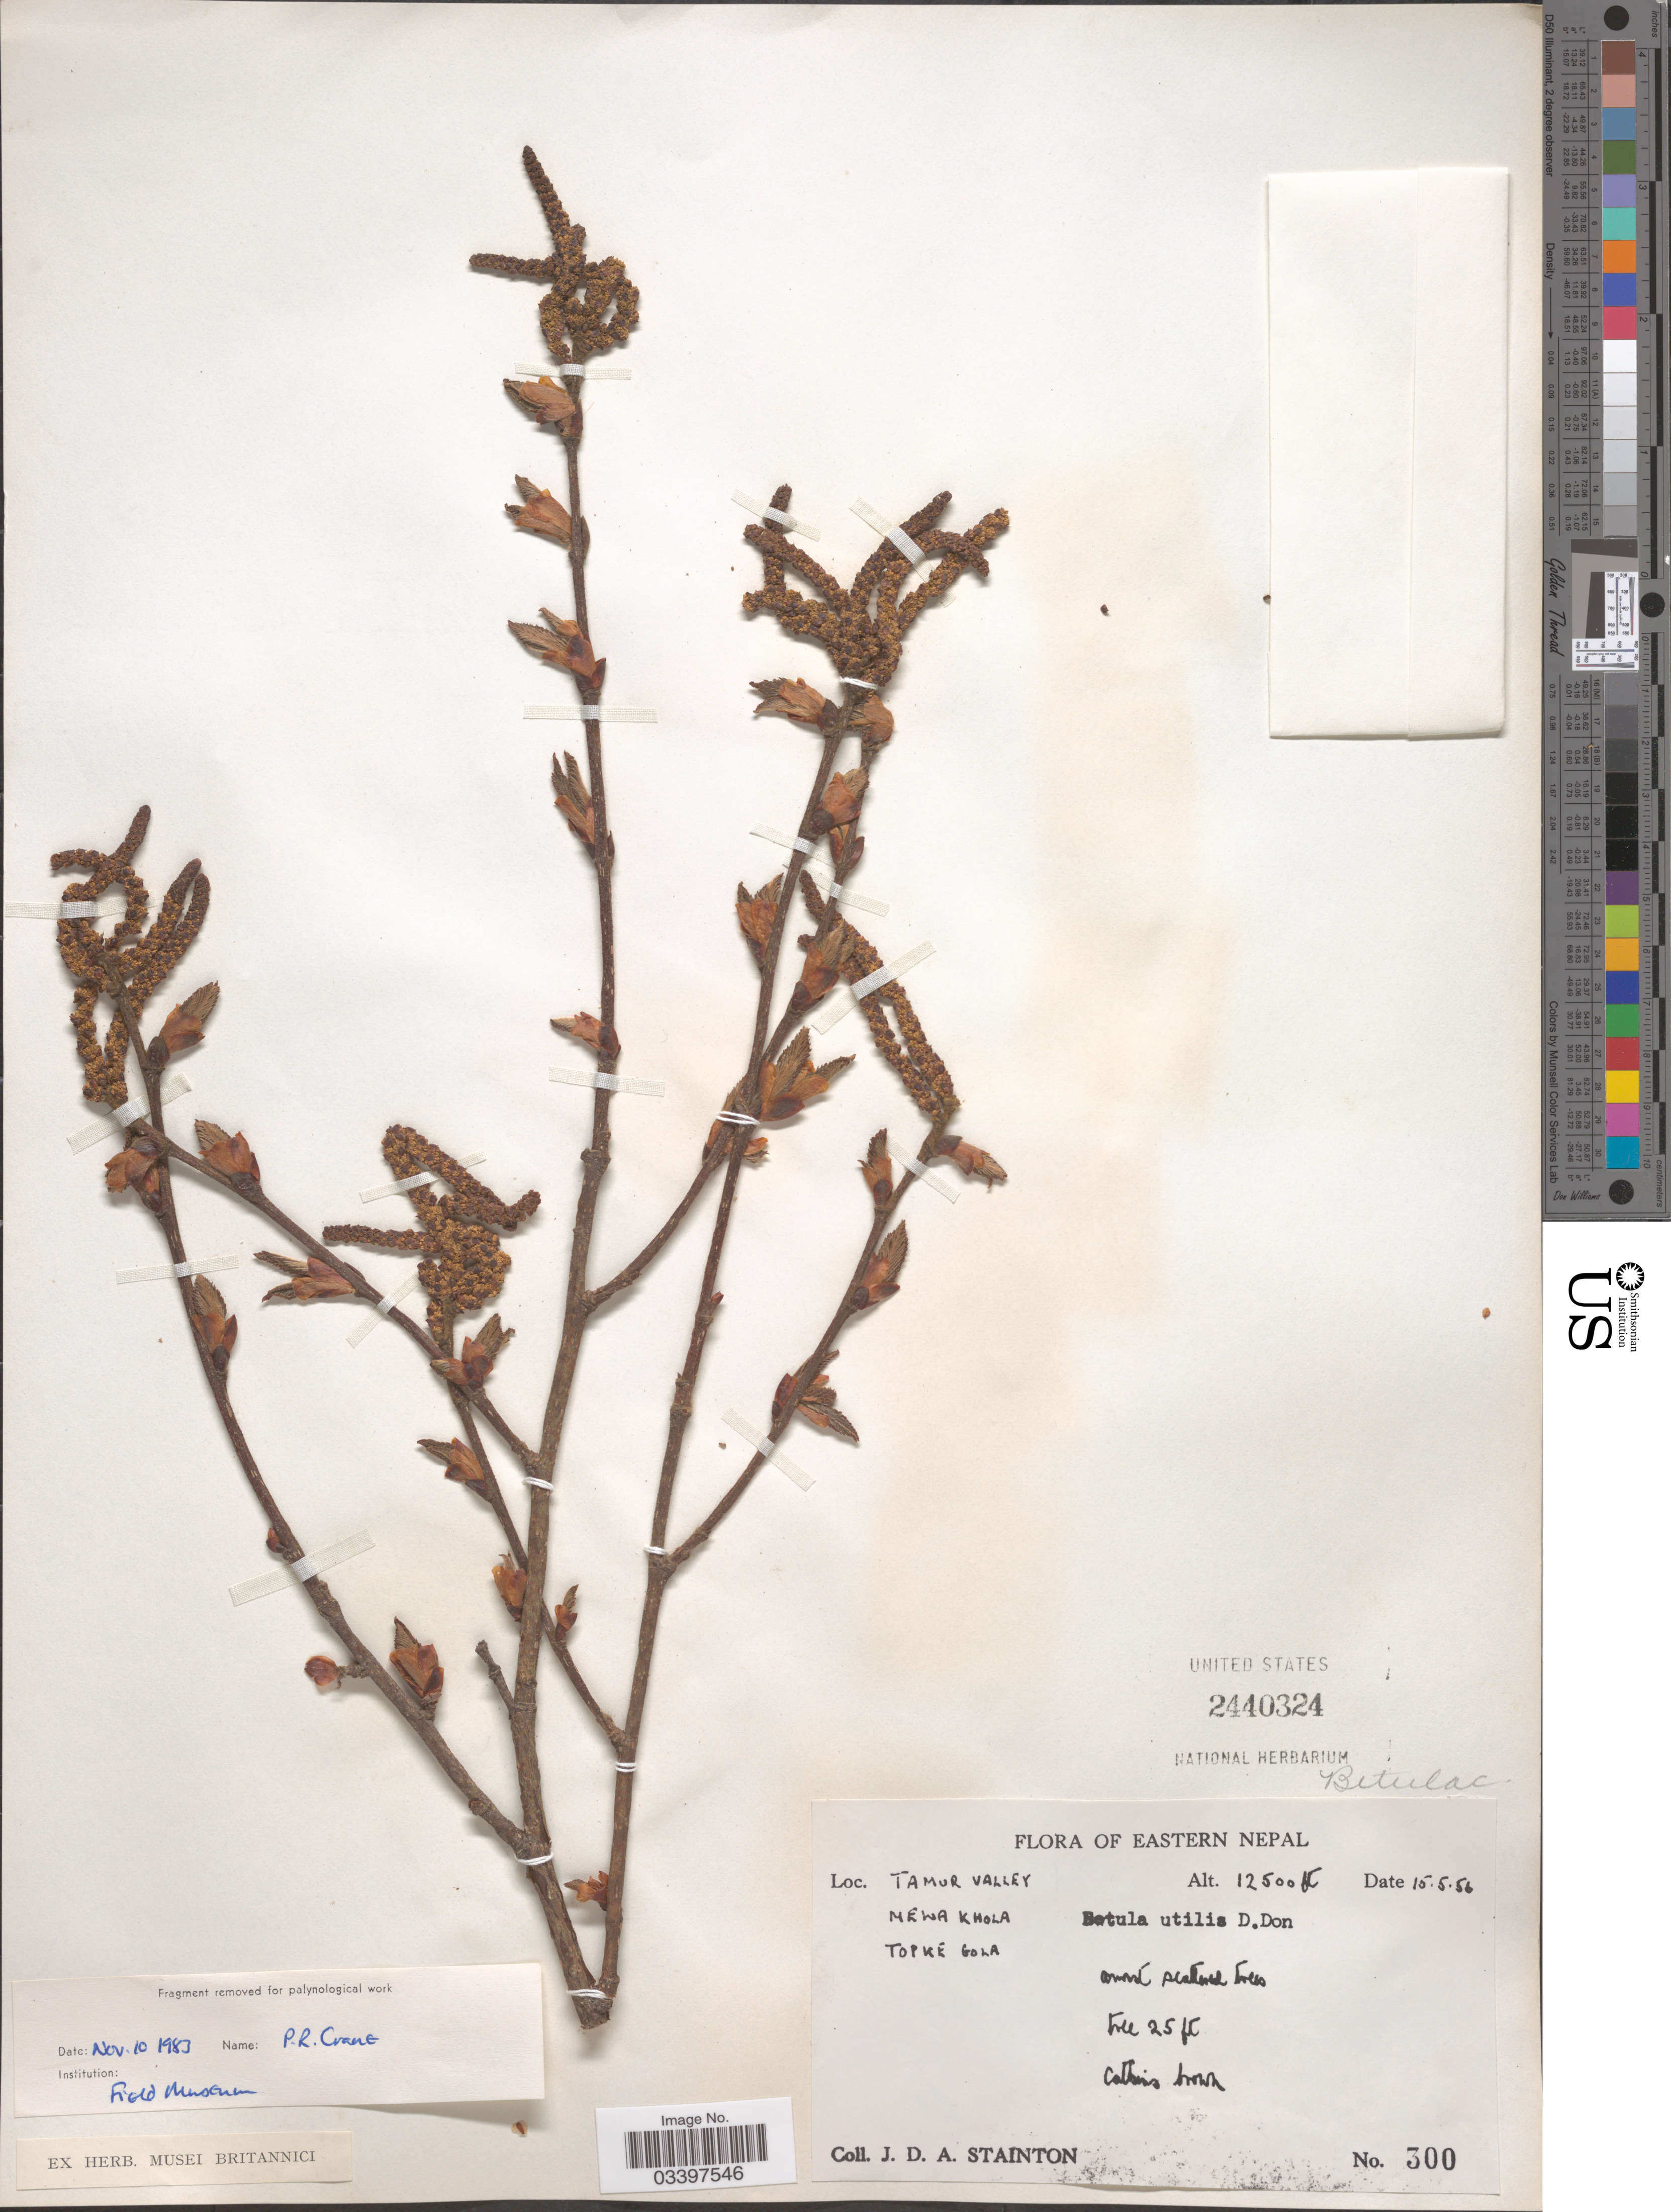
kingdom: Plantae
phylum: Tracheophyta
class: Magnoliopsida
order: Fagales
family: Betulaceae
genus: Betula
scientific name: Betula utilis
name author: D. Don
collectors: J. Stainton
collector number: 300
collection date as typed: Transcribed d/m/y: 15/5/56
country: Nepal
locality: Eastern Nepal. Tamur Valley. Mewa Khola. Topke Gola.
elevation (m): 3810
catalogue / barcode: US 2440324